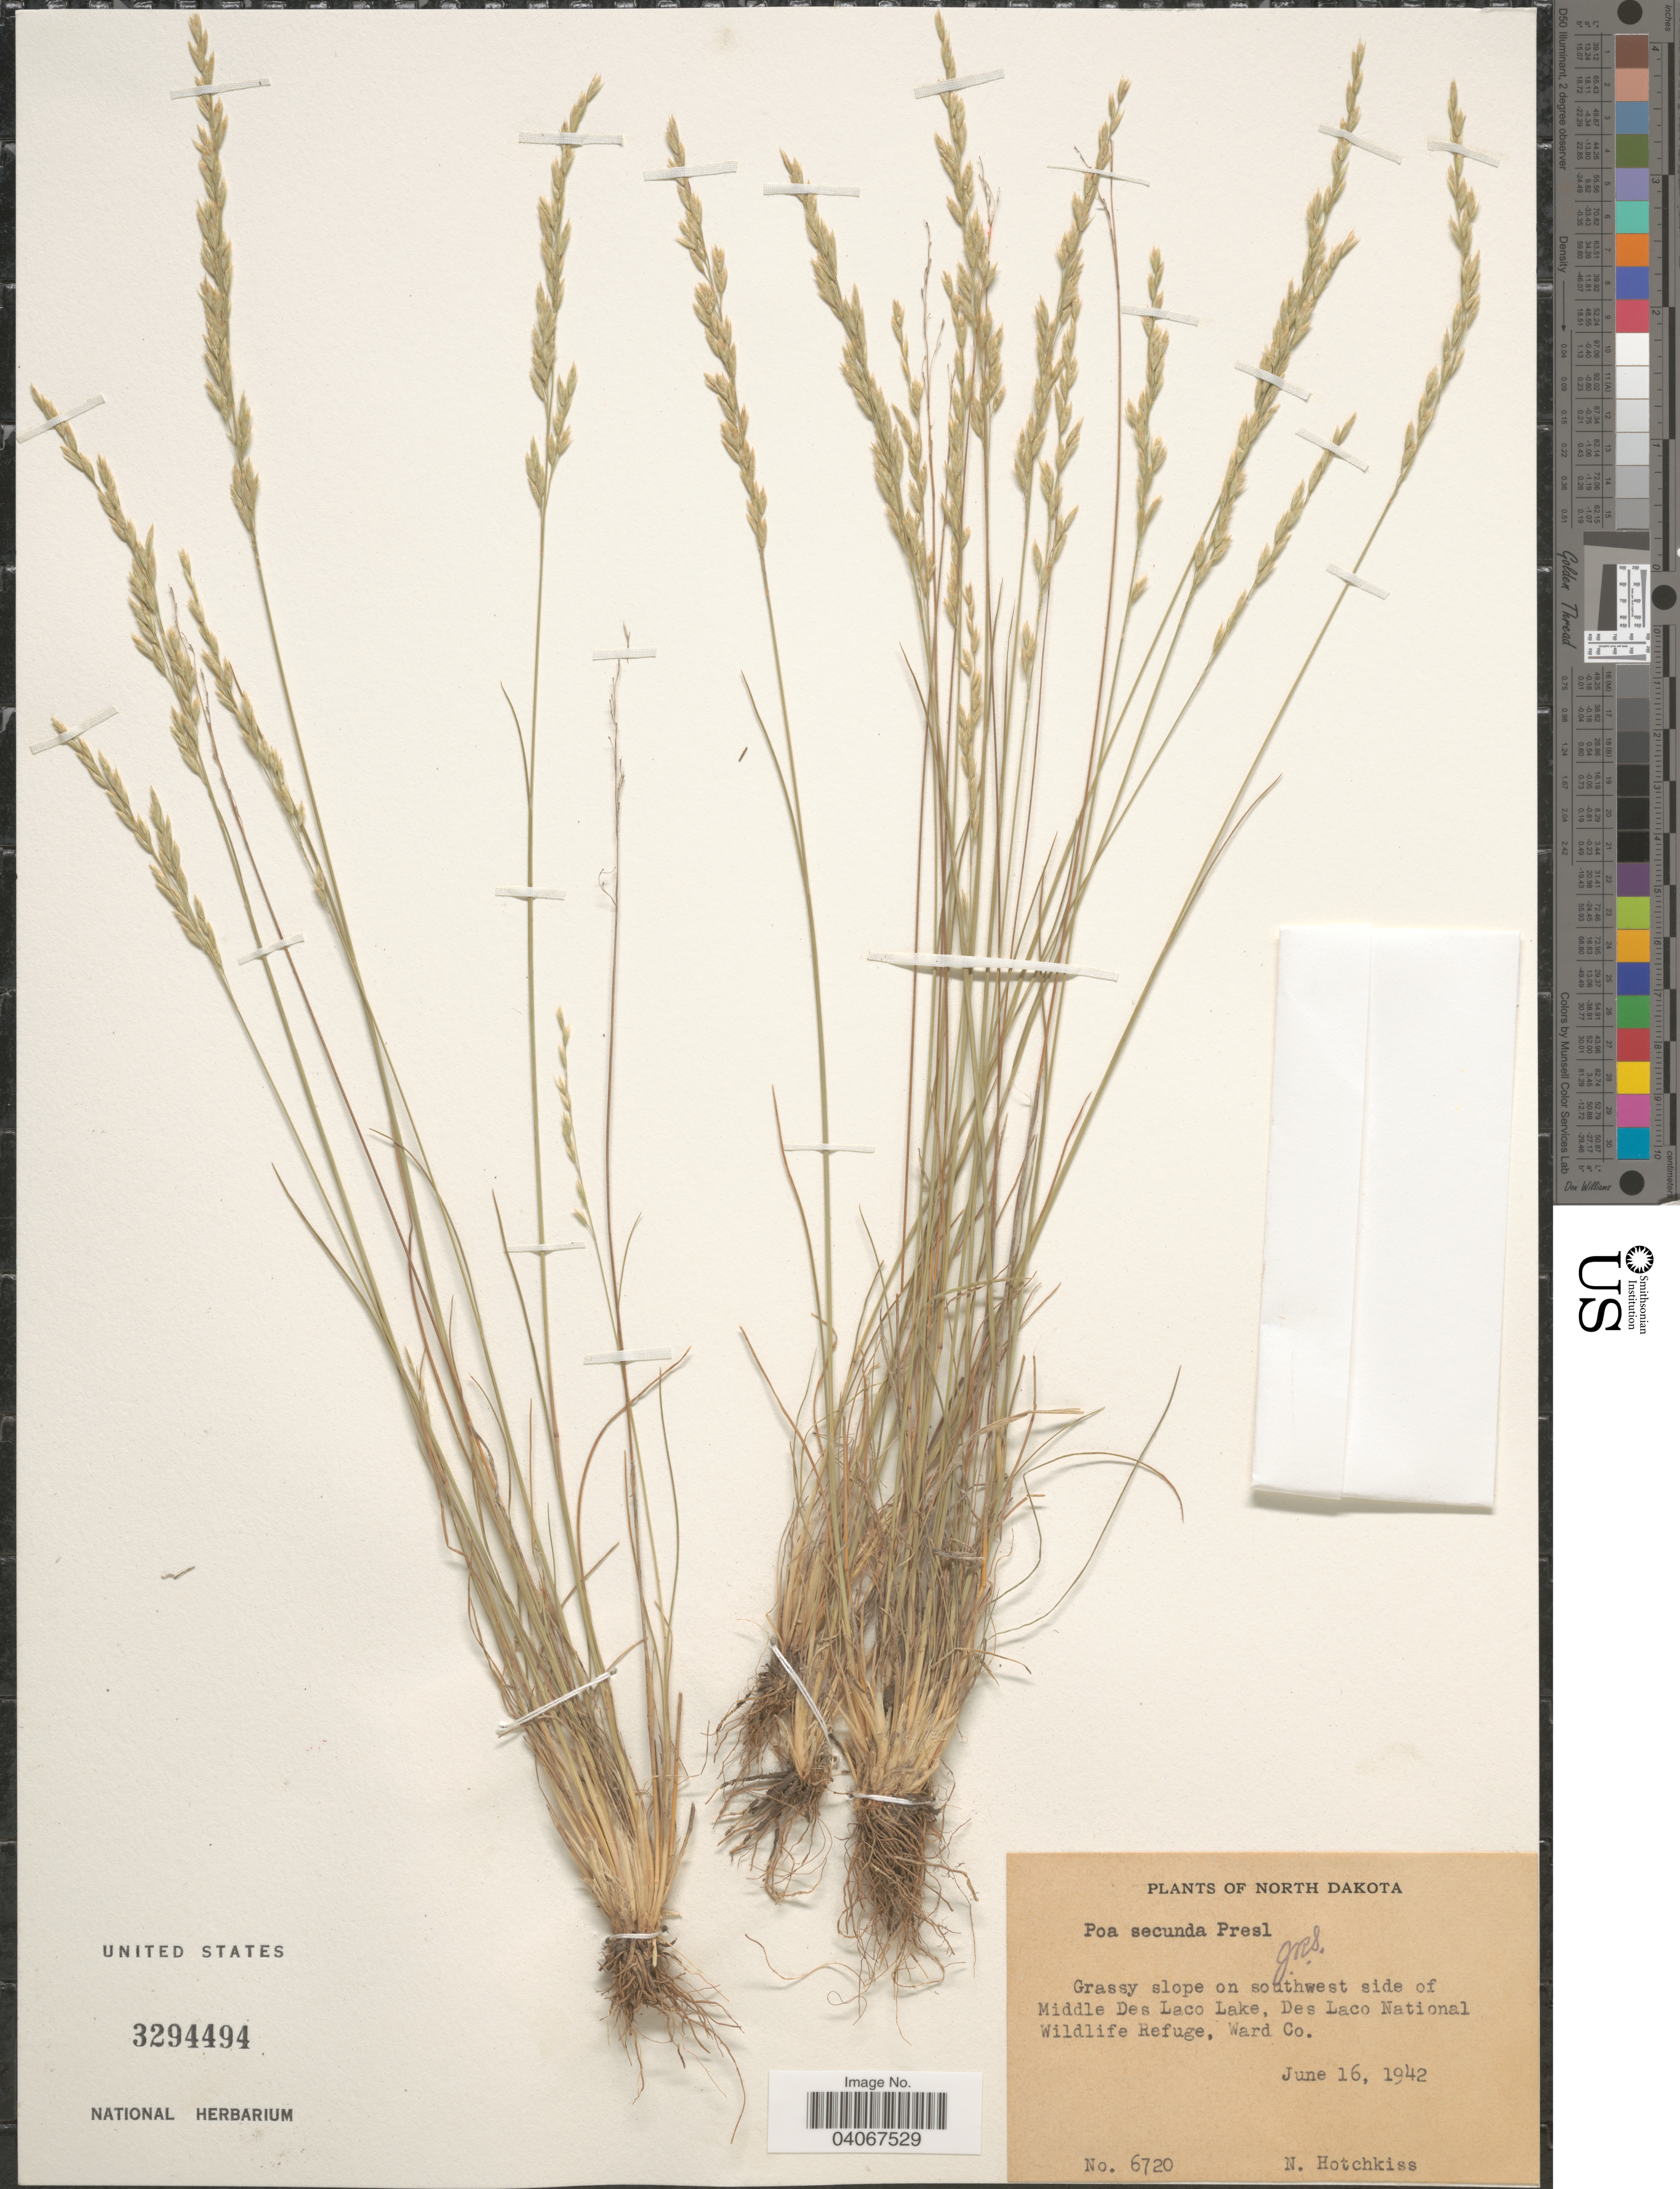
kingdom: Plantae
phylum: Tracheophyta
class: Liliopsida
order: Poales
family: Poaceae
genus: Poa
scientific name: Poa secunda subsp. secunda var. secunda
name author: J. Presl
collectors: N. Hotchkiss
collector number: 6720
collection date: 1942-06-16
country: United States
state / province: North Dakota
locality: Grassy slope on southwest side of Middle Des Laco Lake, Des Laco National Wildlife Refuge, Ward Co.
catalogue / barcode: US 3294494